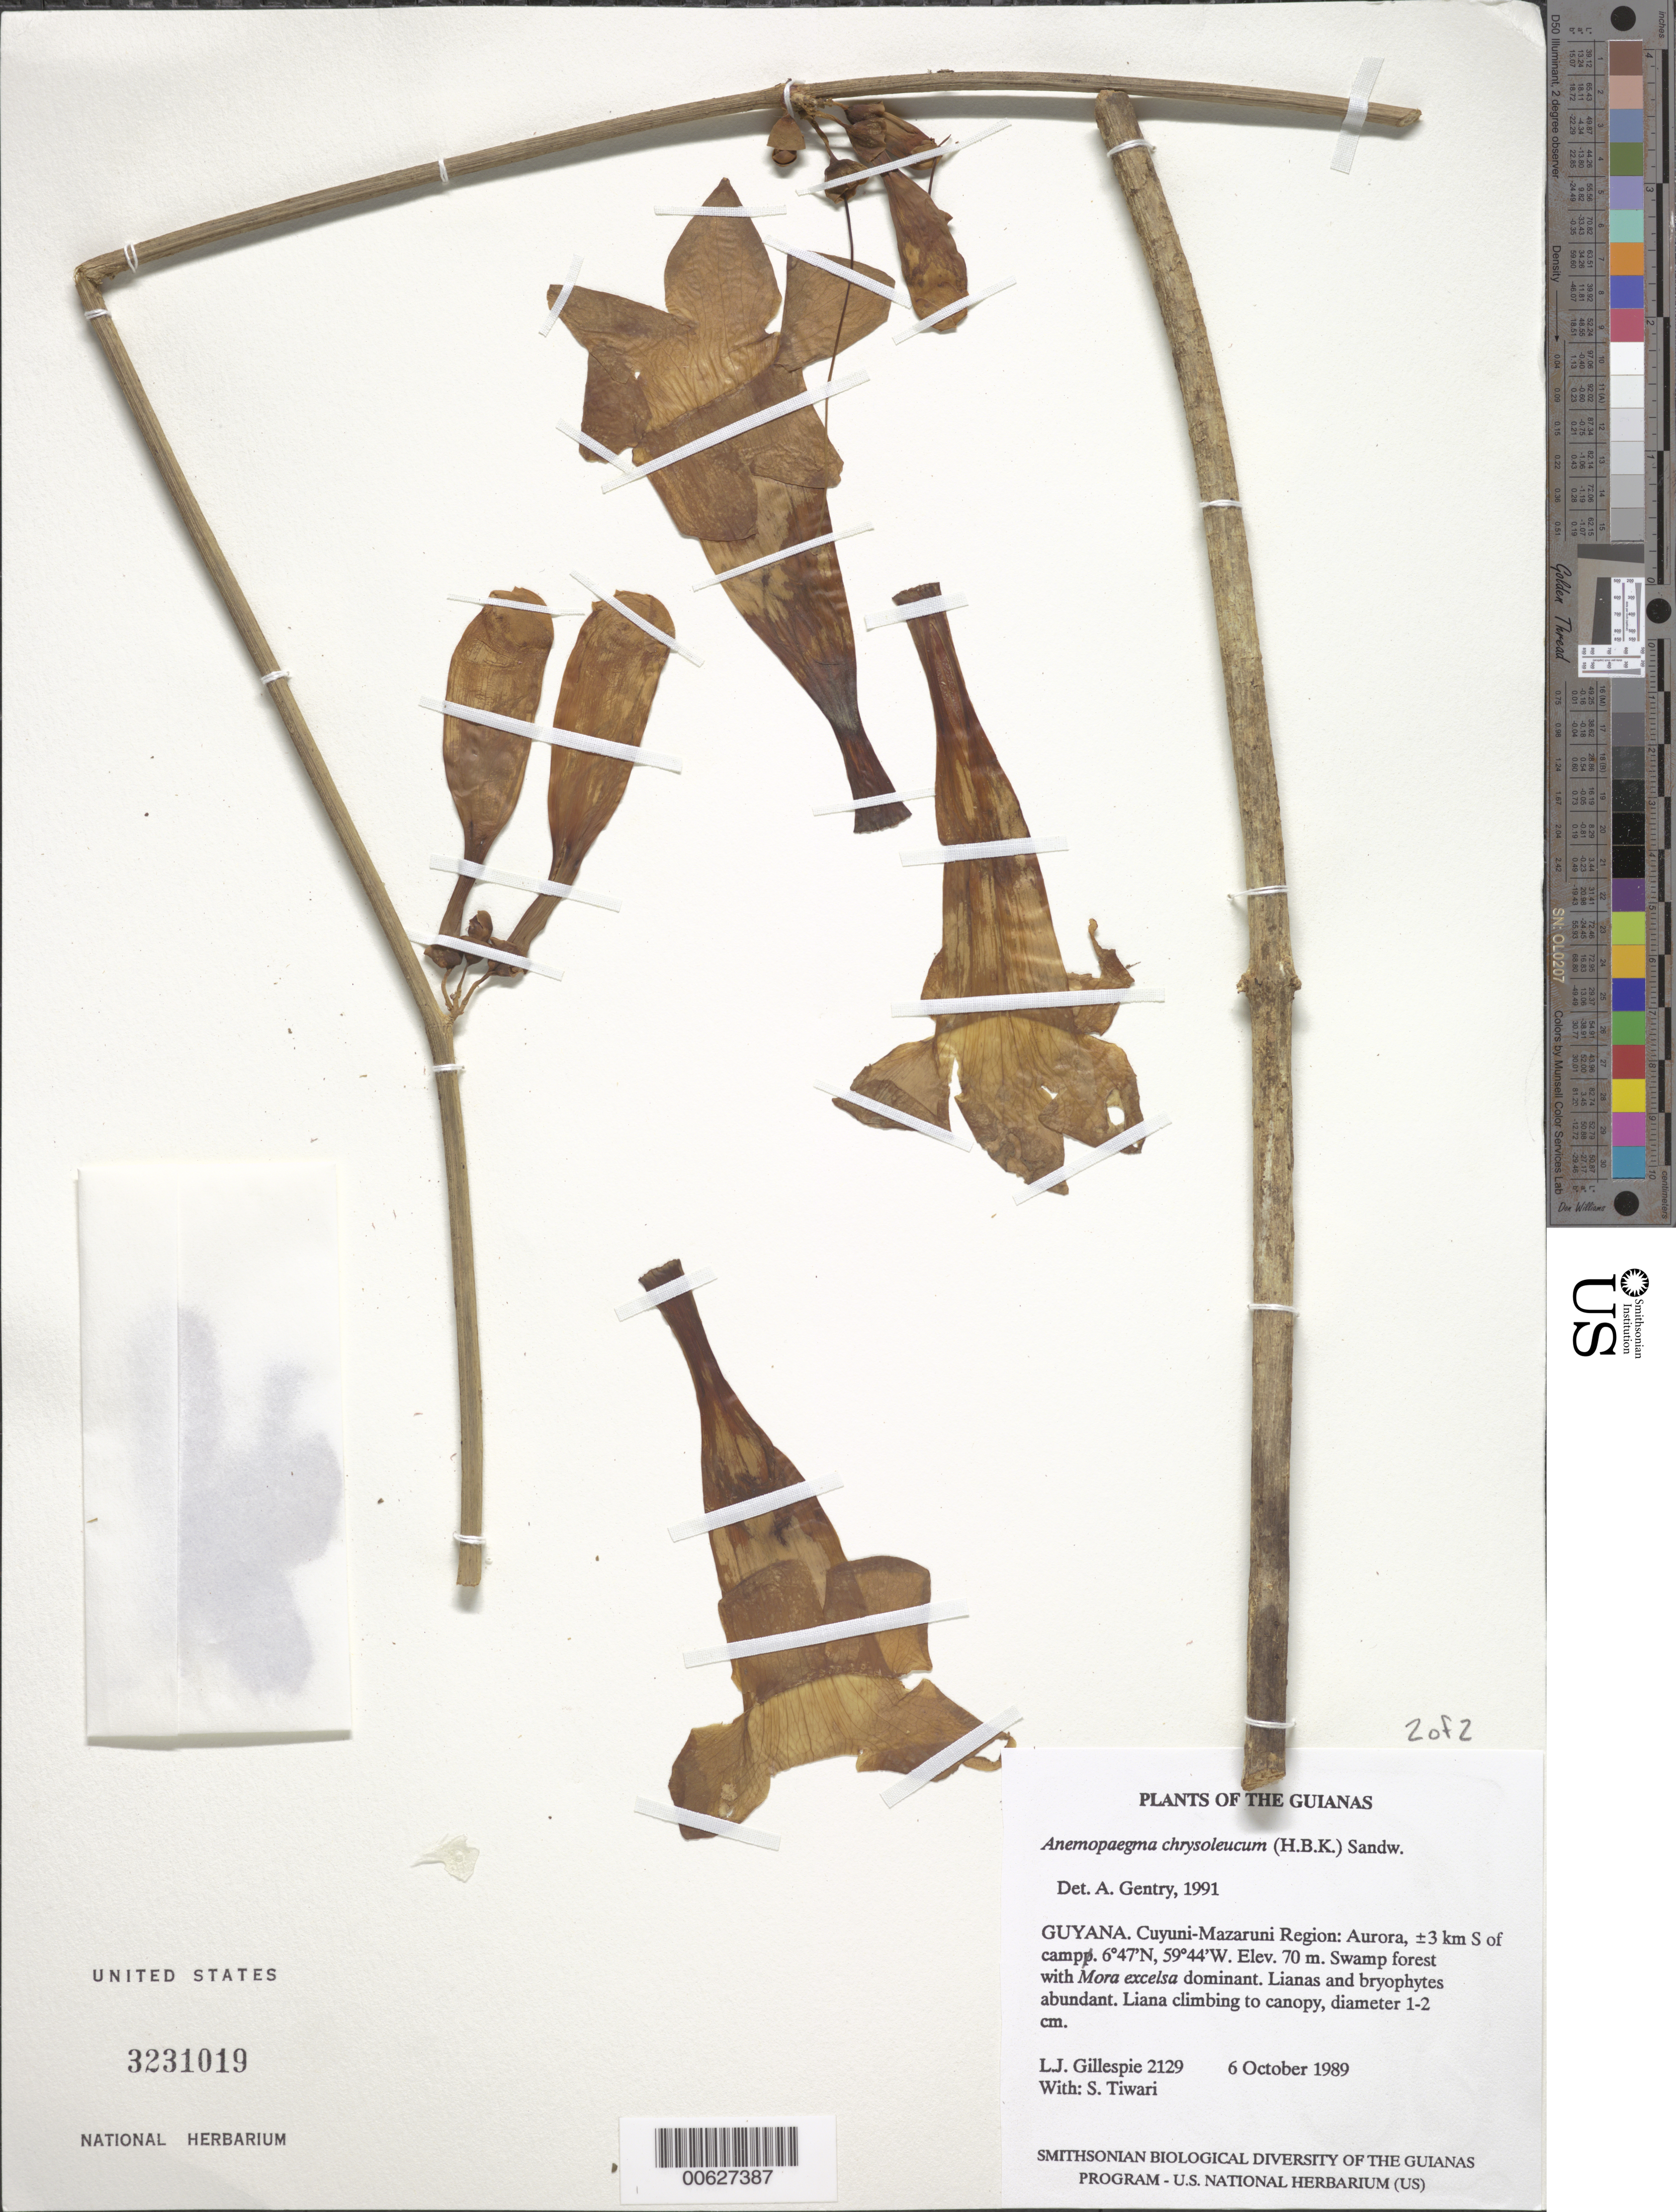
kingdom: Plantae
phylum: Tracheophyta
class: Magnoliopsida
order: Lamiales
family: Bignoniaceae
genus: Anemopaegma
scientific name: Anemopaegma chrysoleucum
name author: (Kunth) Sandwith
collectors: L. J. Gillespie & S. Tiwari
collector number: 2129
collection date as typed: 6 October 1989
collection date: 1989-10-06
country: Guyana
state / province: Cuyuni-Mazaruni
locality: Aurora, ±3 km S of camp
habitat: Swamp forest with Mora excelsa dominant. Lianas and bryophytes abundant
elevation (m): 70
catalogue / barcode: US 3231019